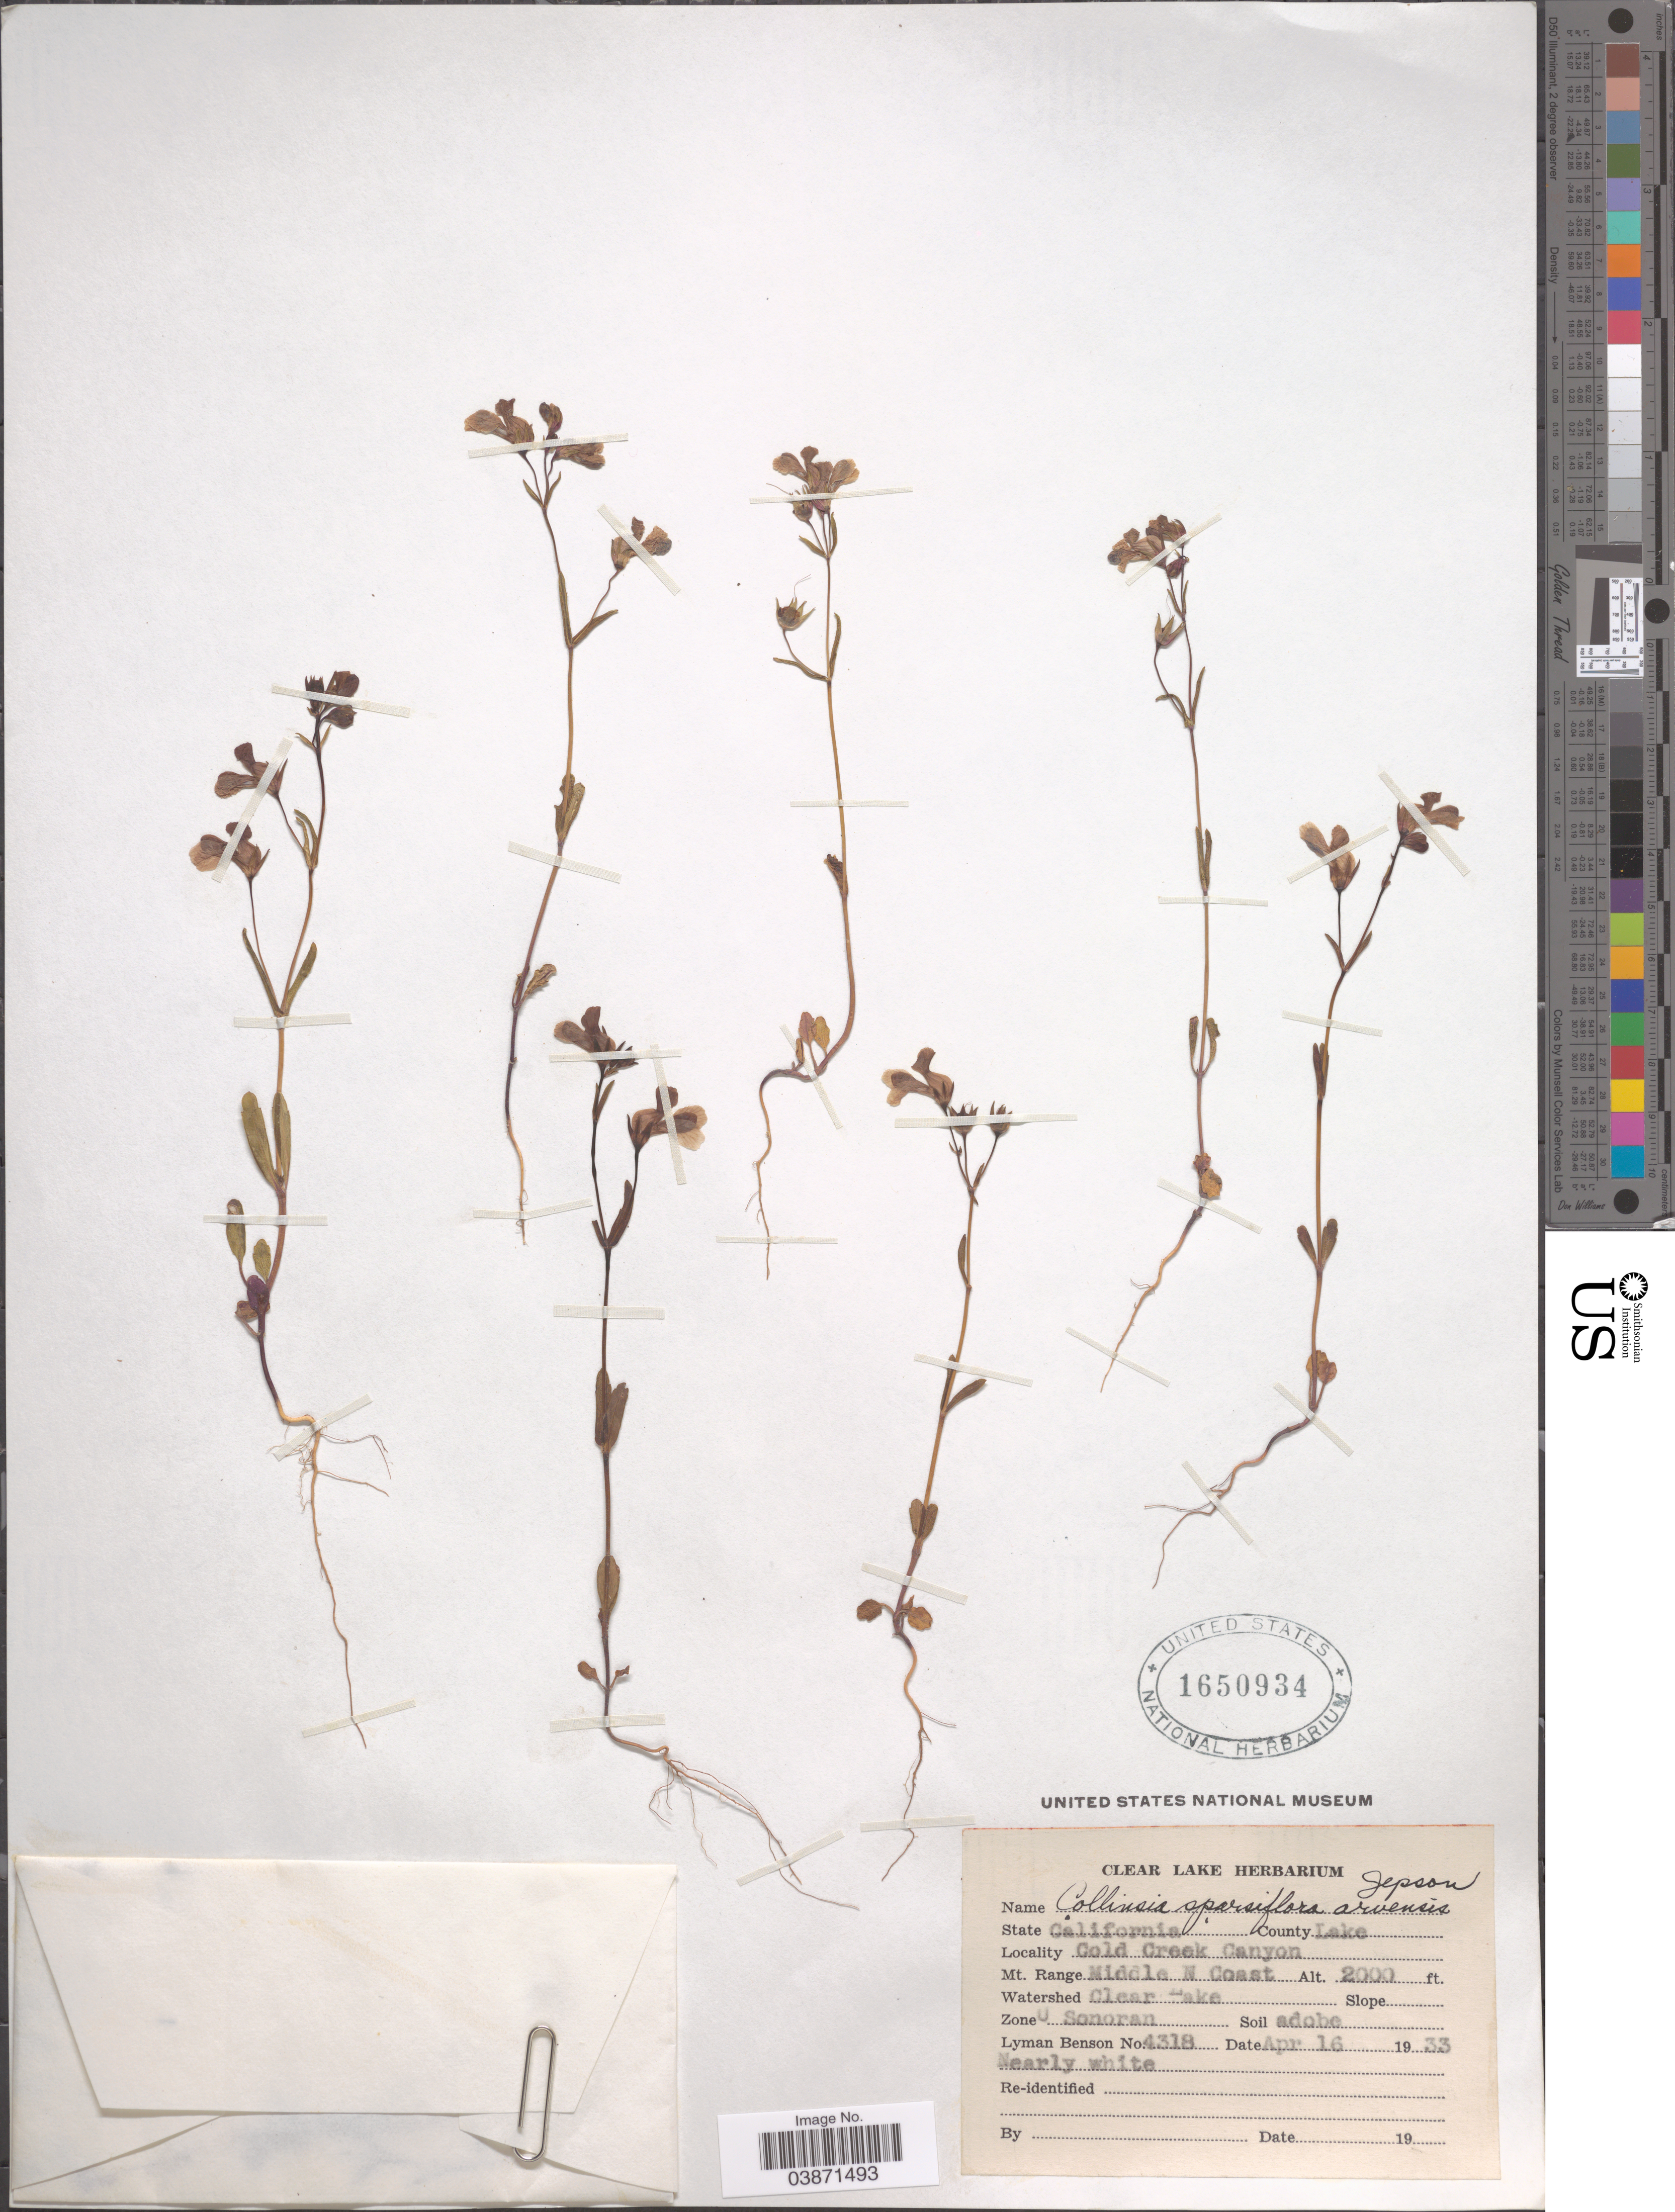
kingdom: Plantae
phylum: Tracheophyta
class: Magnoliopsida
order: Lamiales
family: Plantaginaceae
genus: Collinsia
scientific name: Collinsia sparsiflora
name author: Fisch. & C.A. Mey.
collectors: L. D. Benson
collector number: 4318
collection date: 1933-04-16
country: United States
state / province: California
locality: Gold Creek Canyon. Mt. Range Middle N Coast. Watershed Clear Lake. Zone U Sonoran.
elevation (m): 610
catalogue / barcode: US 1650934